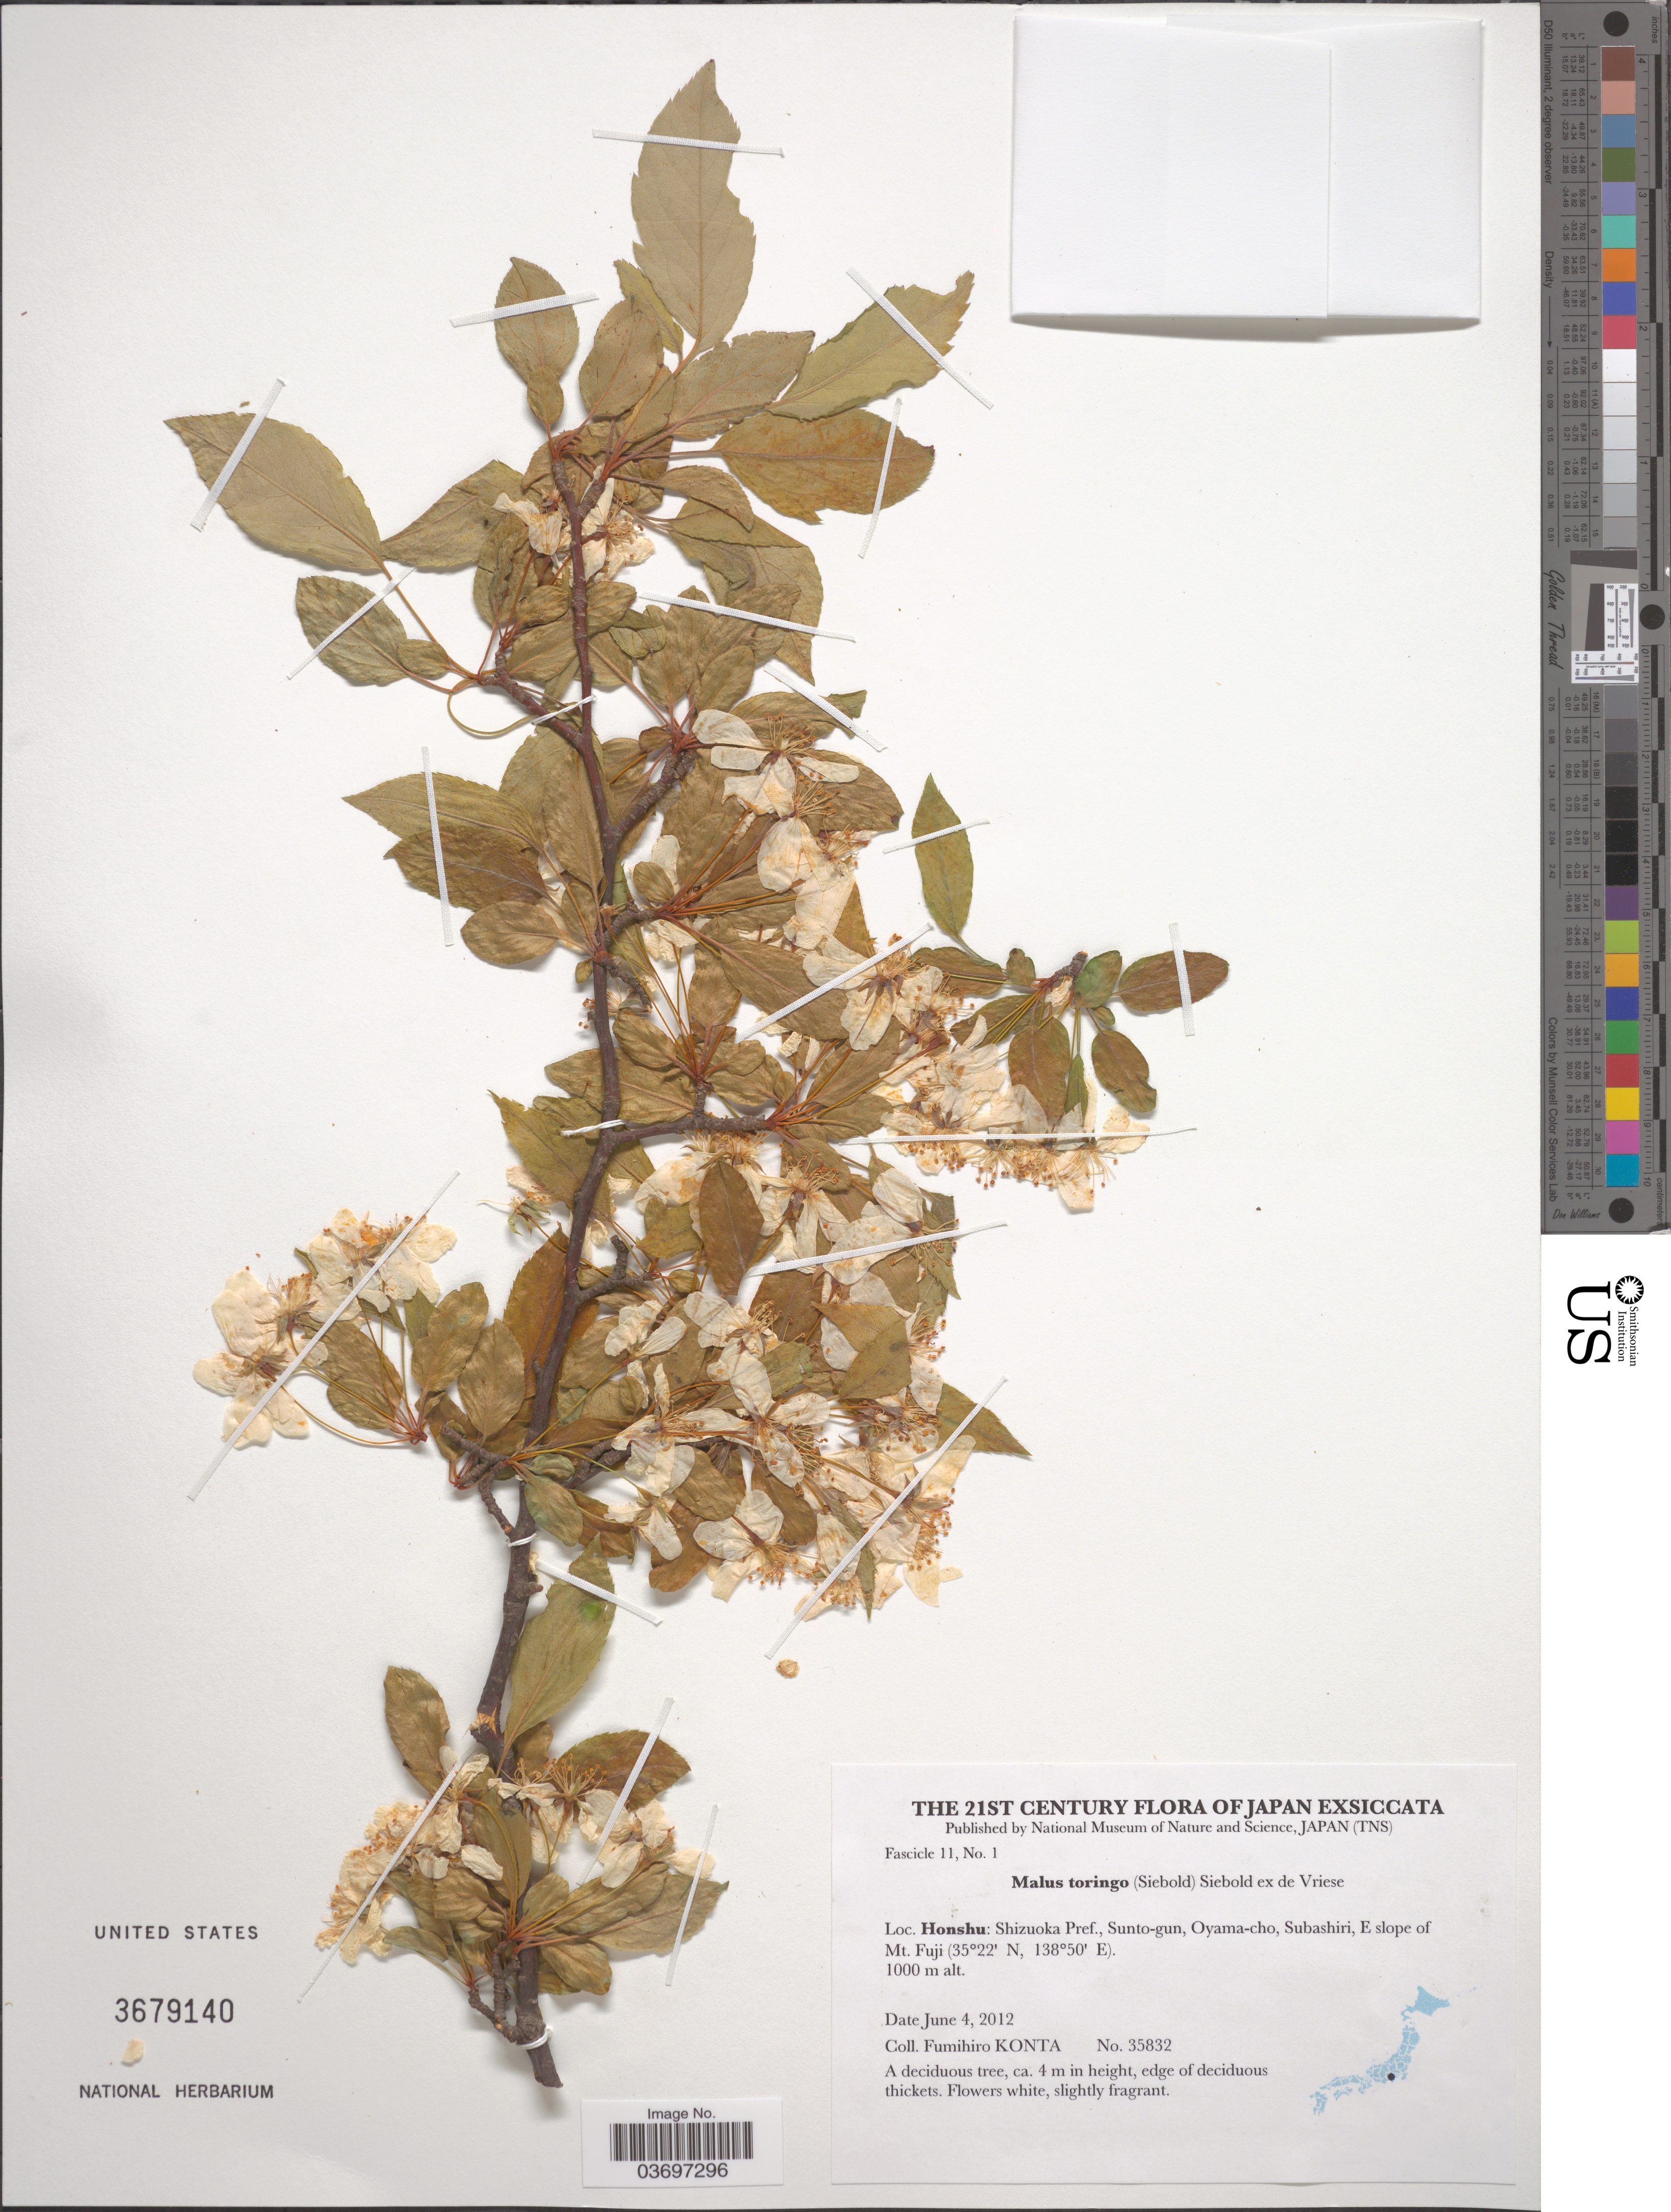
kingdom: Plantae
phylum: Tracheophyta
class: Magnoliopsida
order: Rosales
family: Rosaceae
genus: Malus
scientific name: Malus sieboldii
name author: Rehder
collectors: F. Konta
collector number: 35832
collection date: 2012-06-04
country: Japan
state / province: Sizuoka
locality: Honshu: Shizuoka Pref., Sunto-gun, Oyama-cho, Subashiri, E slope of Mt. Fuji.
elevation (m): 1000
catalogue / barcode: US 3679140